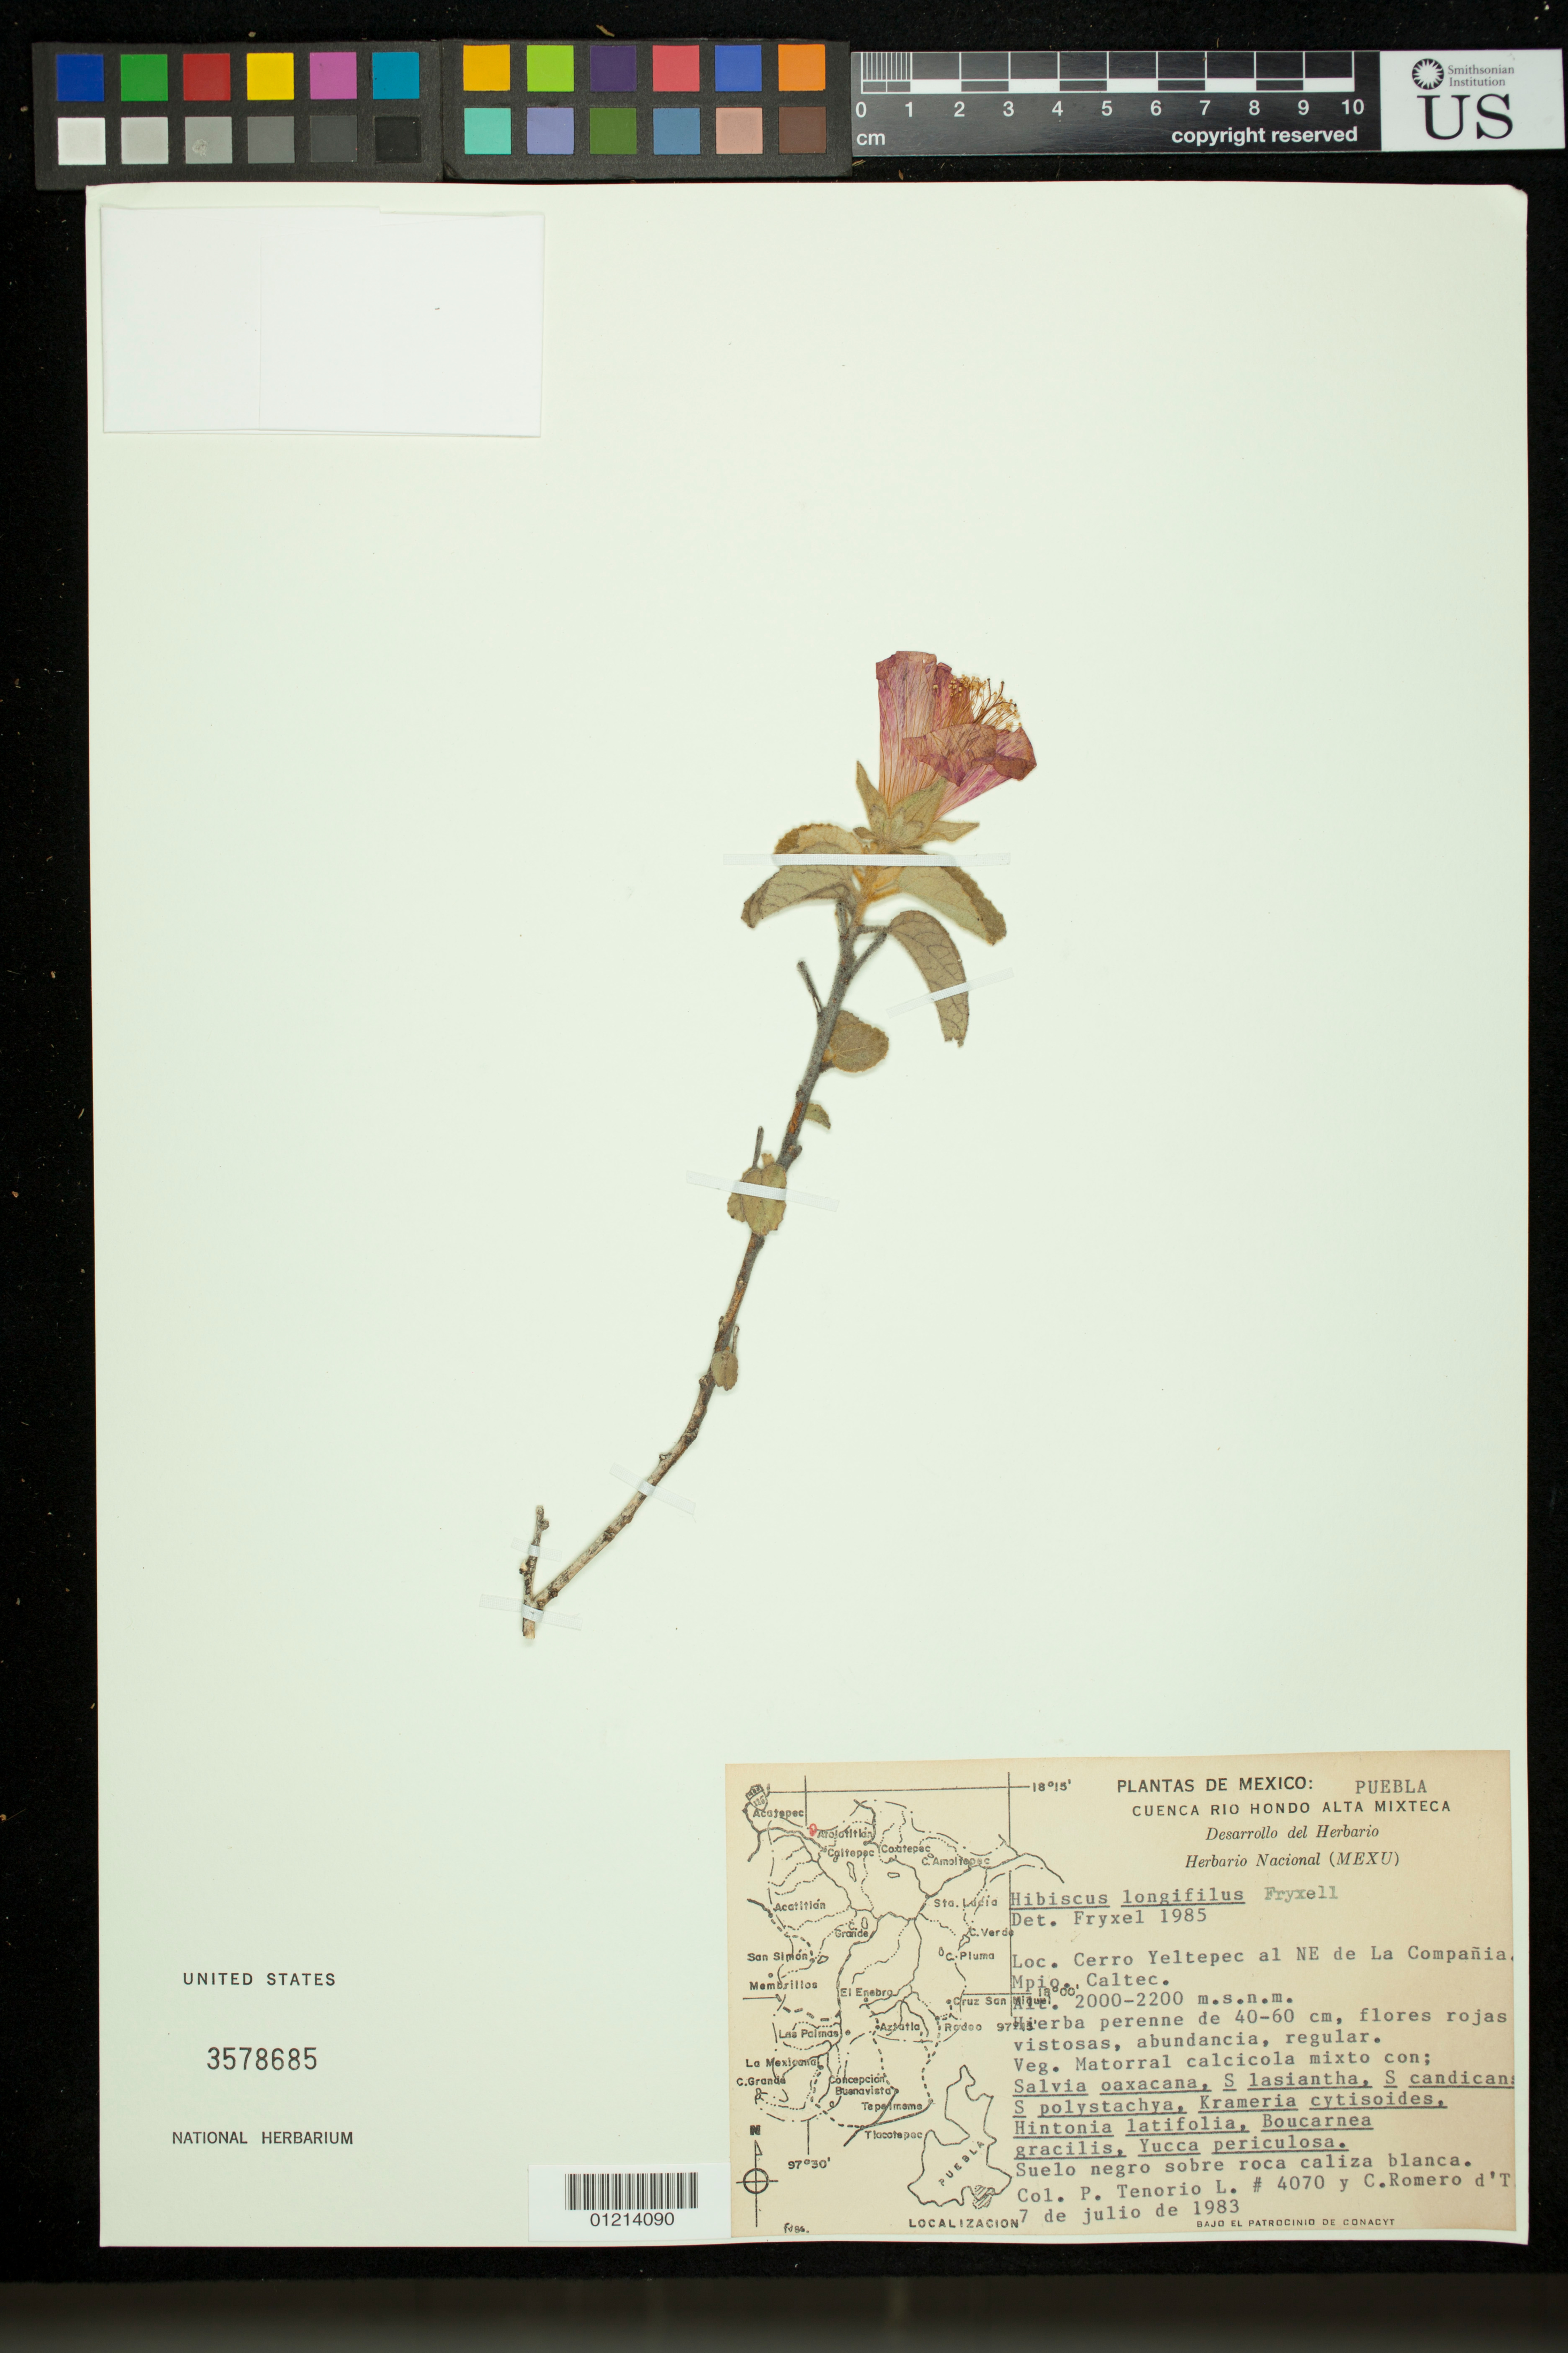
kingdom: Plantae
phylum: Tracheophyta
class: Magnoliopsida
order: Malvales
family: Malvaceae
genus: Hibiscus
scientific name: Hibiscus longifolius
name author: Willd.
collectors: P. Tenorio L. & C. Romero de T.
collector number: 4070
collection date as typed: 07 Jul 1983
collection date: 1983-07-07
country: Mexico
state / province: Puebla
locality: Cerro Yeltepec al NE de La Compañia. Mpio. Caltec.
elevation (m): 2000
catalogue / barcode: US 3578685